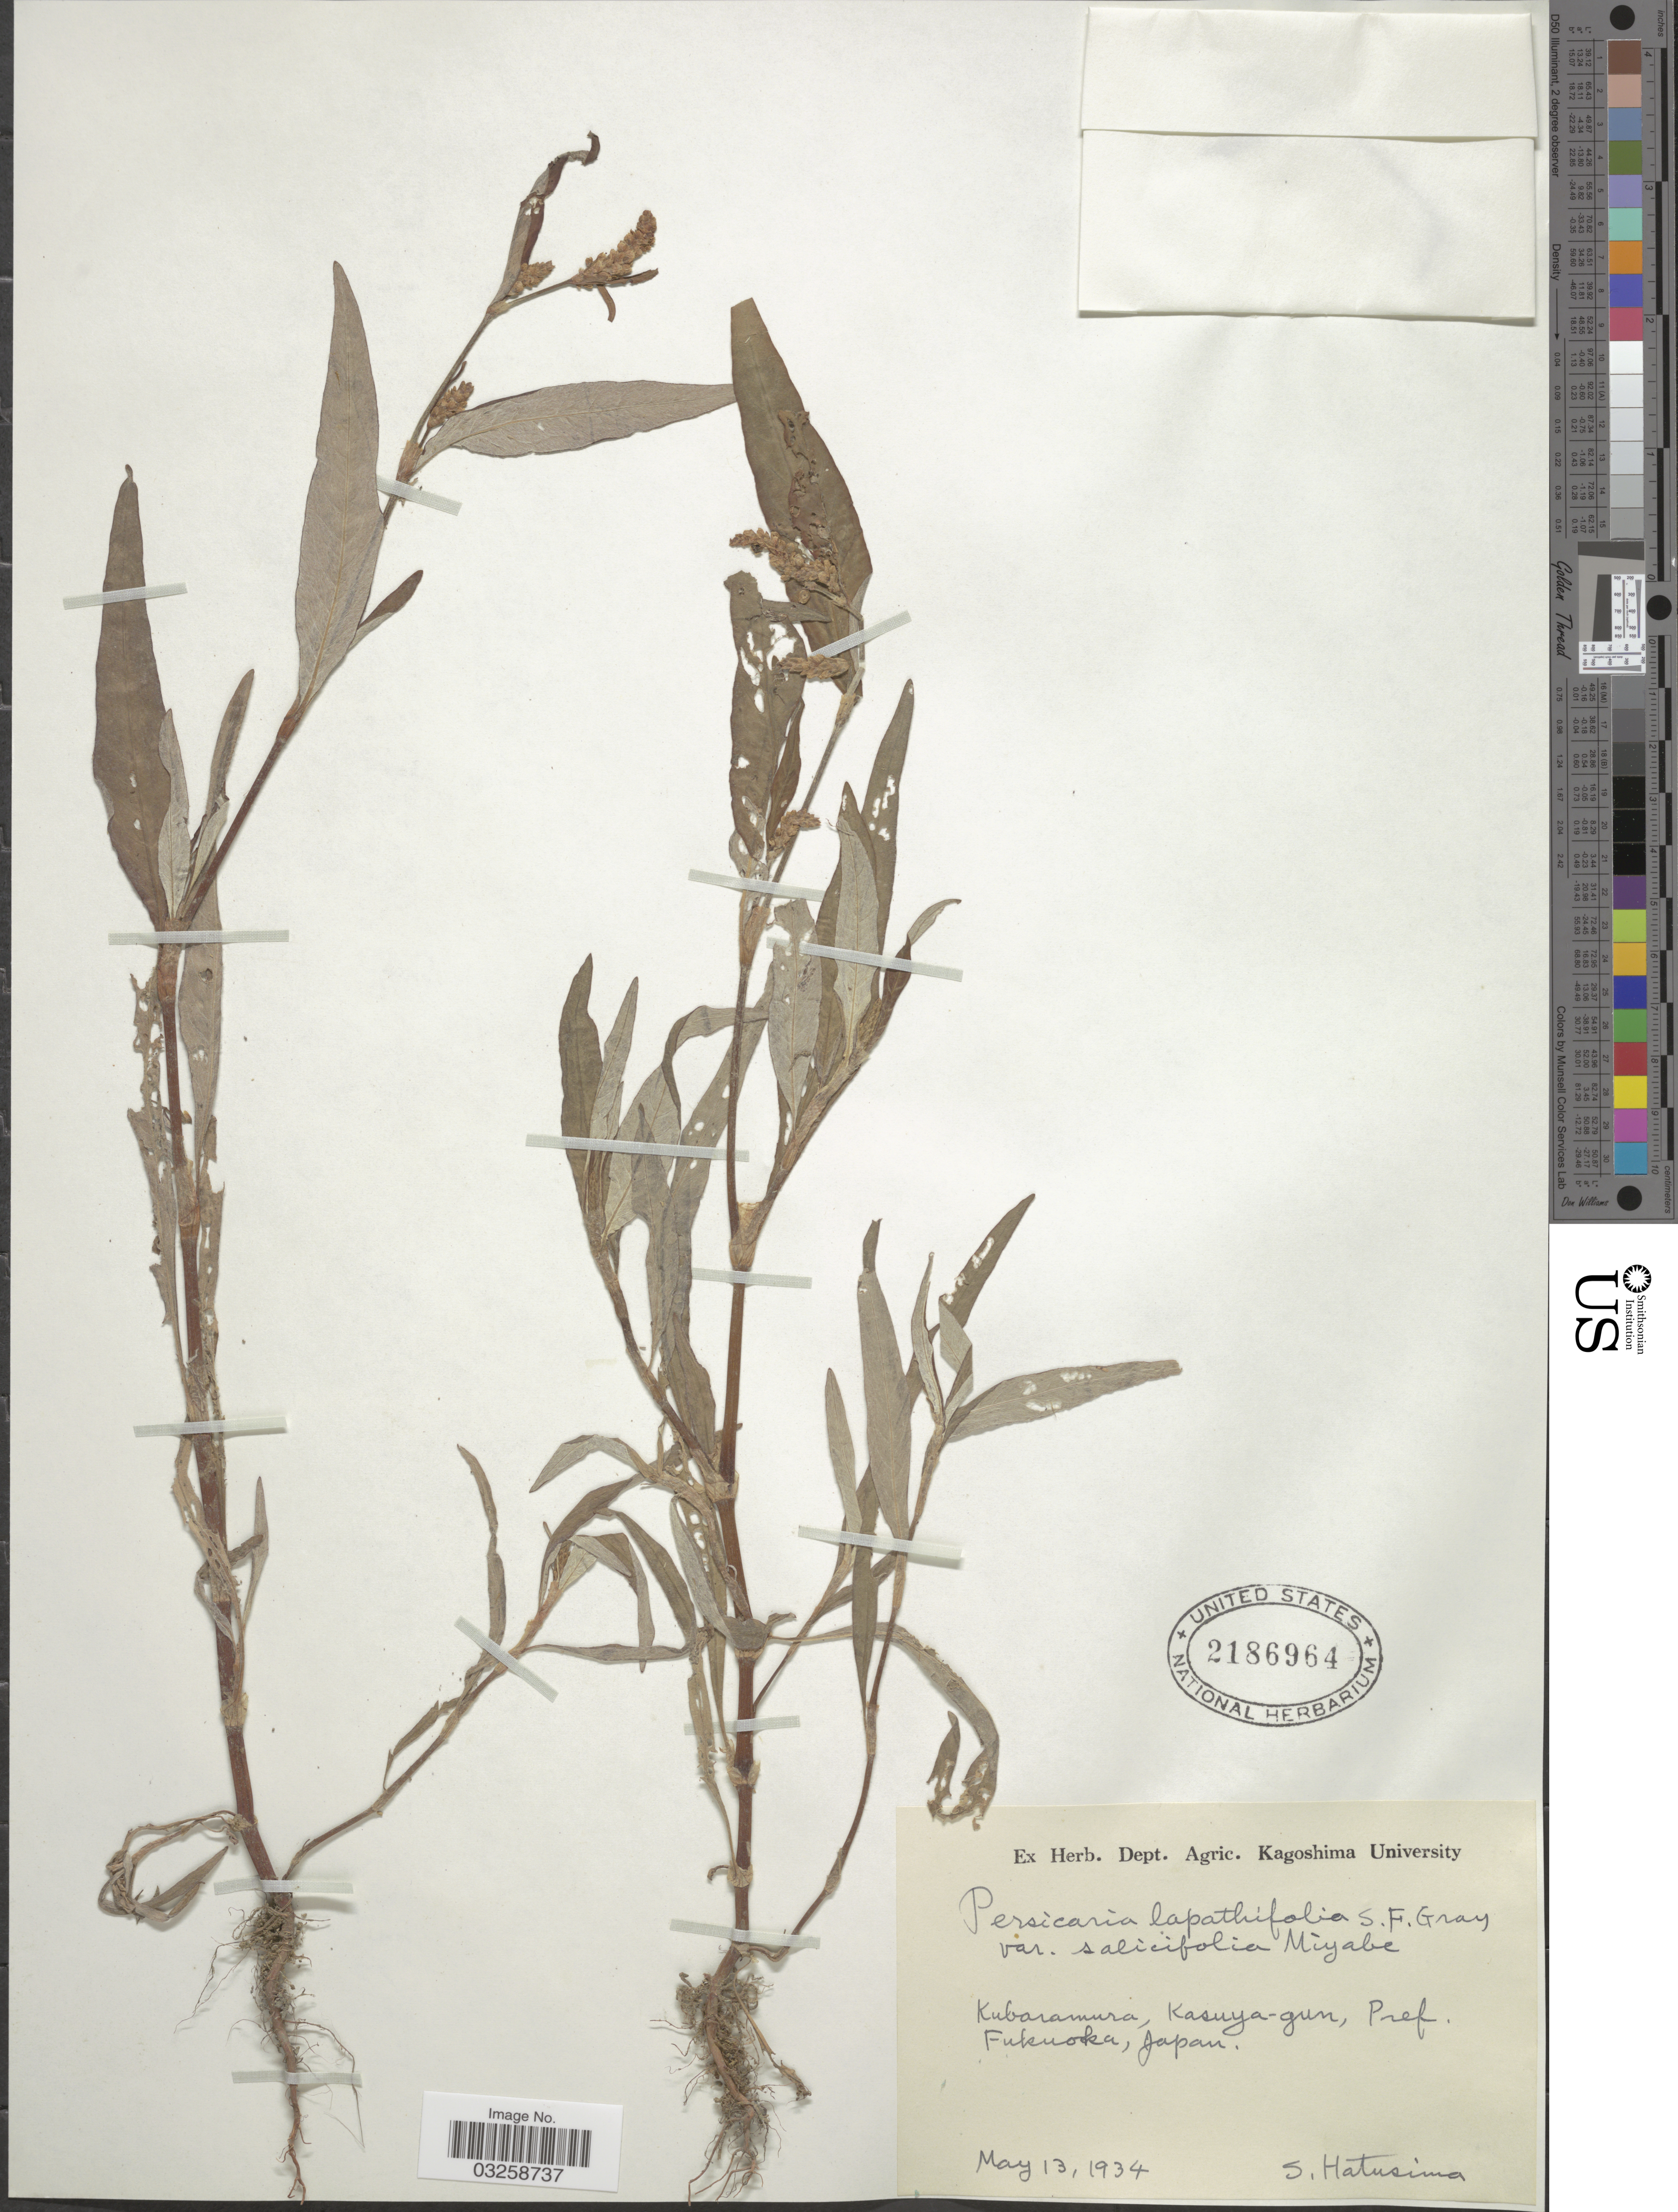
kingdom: Plantae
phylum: Tracheophyta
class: Magnoliopsida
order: Caryophyllales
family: Polygonaceae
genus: Polygonum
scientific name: Polygonum lapathifolium var. salicifolium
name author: Sibth.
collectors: S. Hatusima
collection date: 1934-05-13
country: Japan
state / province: Hukuoka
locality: Kubaramura, Kasuya-gun, Pref. Fukuoka.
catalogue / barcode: US 2186964